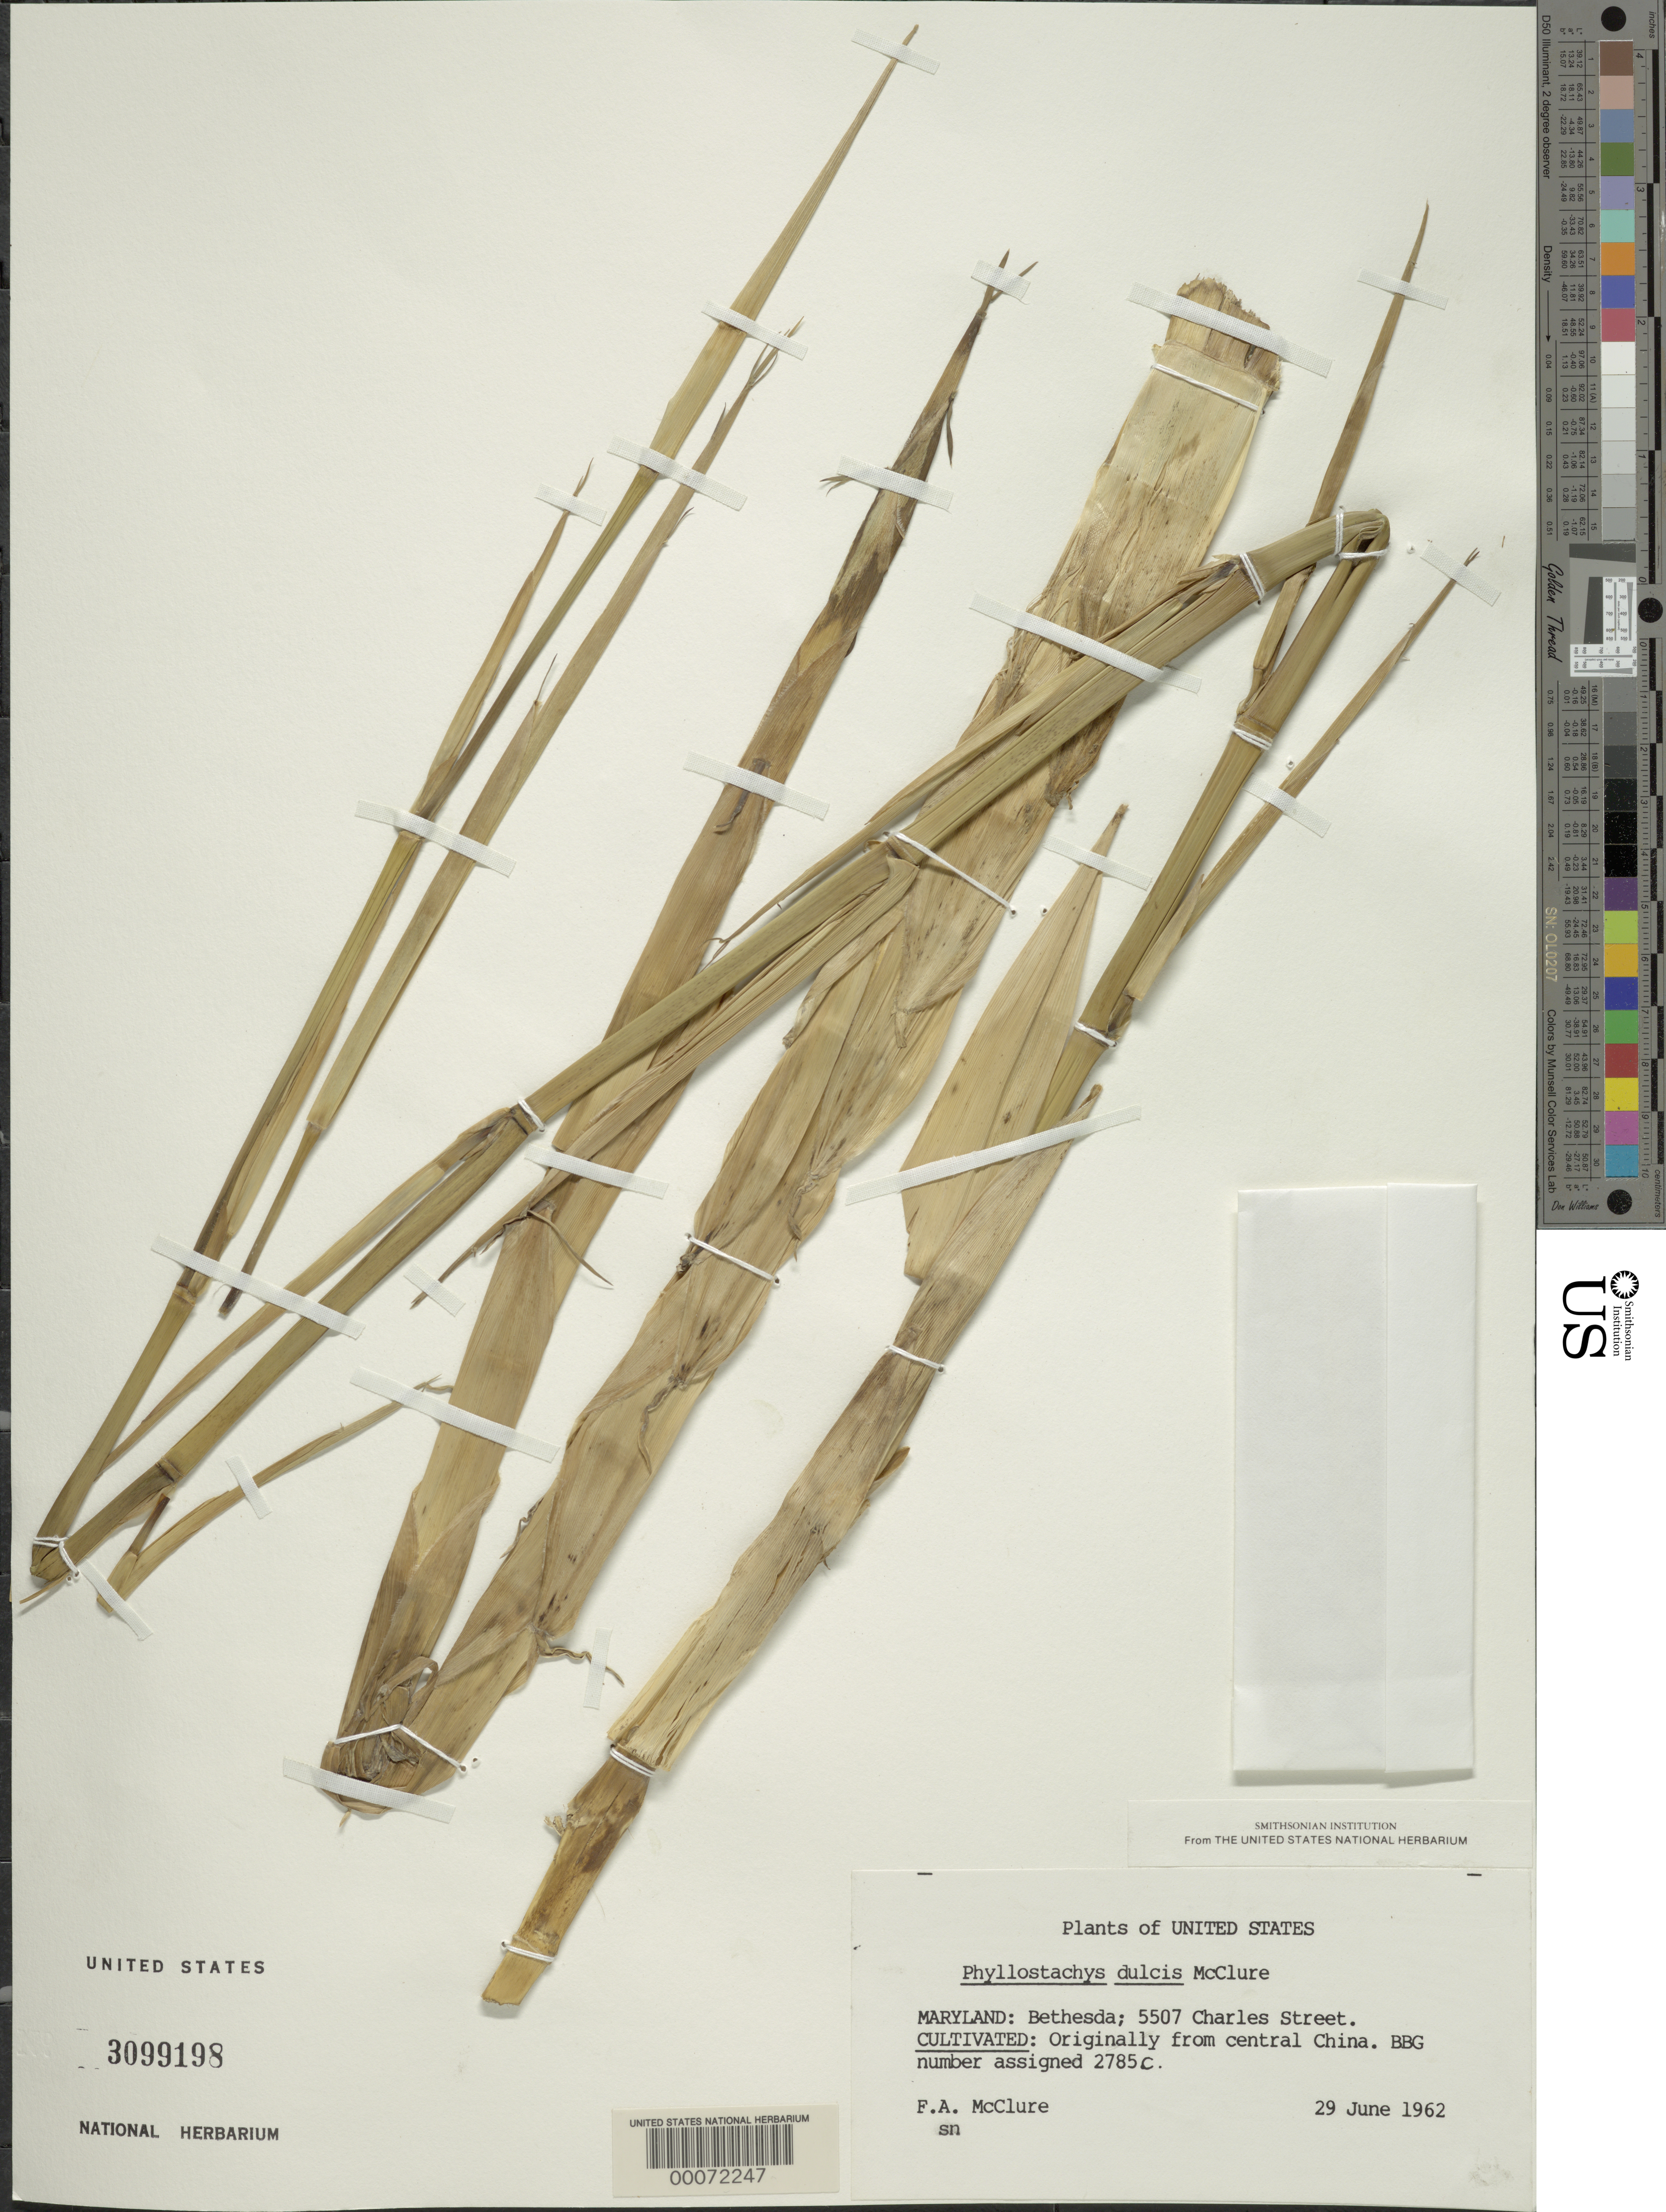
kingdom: Plantae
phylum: Tracheophyta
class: Liliopsida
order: Poales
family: Poaceae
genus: Phyllostachys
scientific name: Phyllostachys dulcis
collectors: F. A. McClure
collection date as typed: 29 Jun 1962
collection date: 1962-06-29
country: United States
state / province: Maryland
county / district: Montgomery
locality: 5507 Charles Street, Bethesda (McClure's garden)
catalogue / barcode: US 3099198